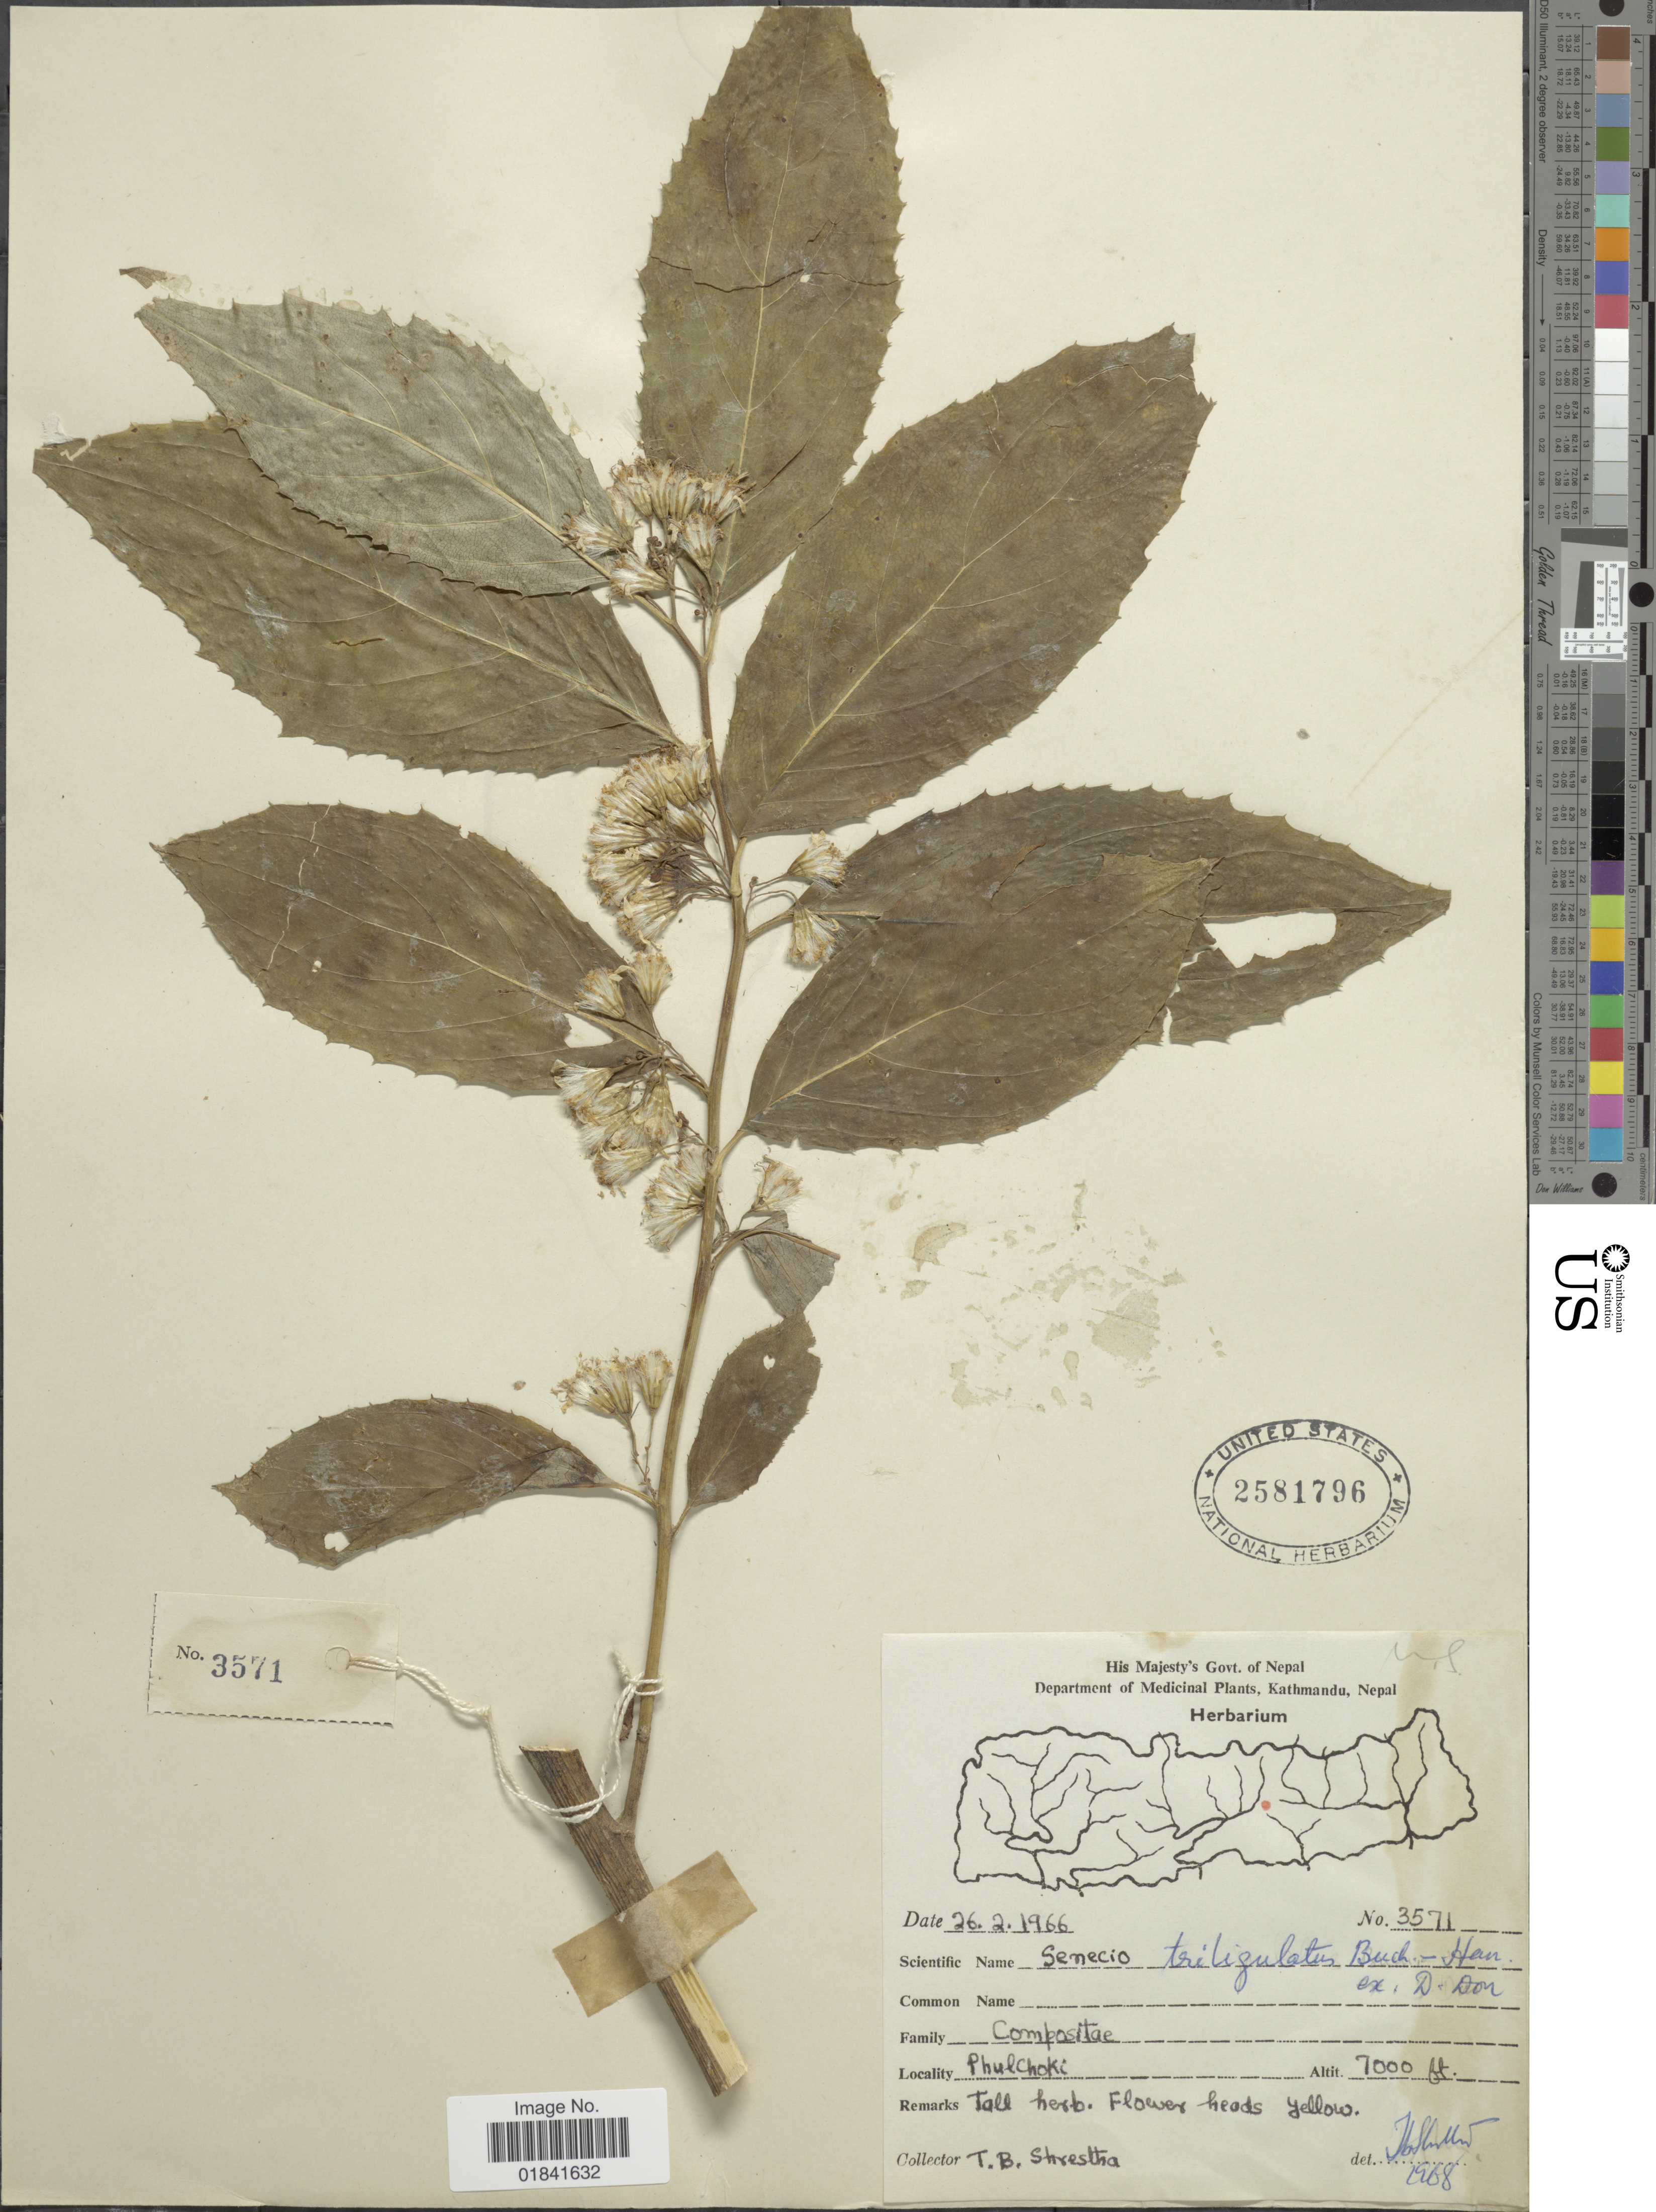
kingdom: Plantae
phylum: Tracheophyta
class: Magnoliopsida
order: Asterales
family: Asteraceae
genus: Senecio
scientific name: Senecio triligulatus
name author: Buch.-Ham. ex DC.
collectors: T. B. Shrestha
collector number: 3571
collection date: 1966-02-26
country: Nepal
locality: Phulchoki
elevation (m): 2134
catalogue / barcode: US 2581796